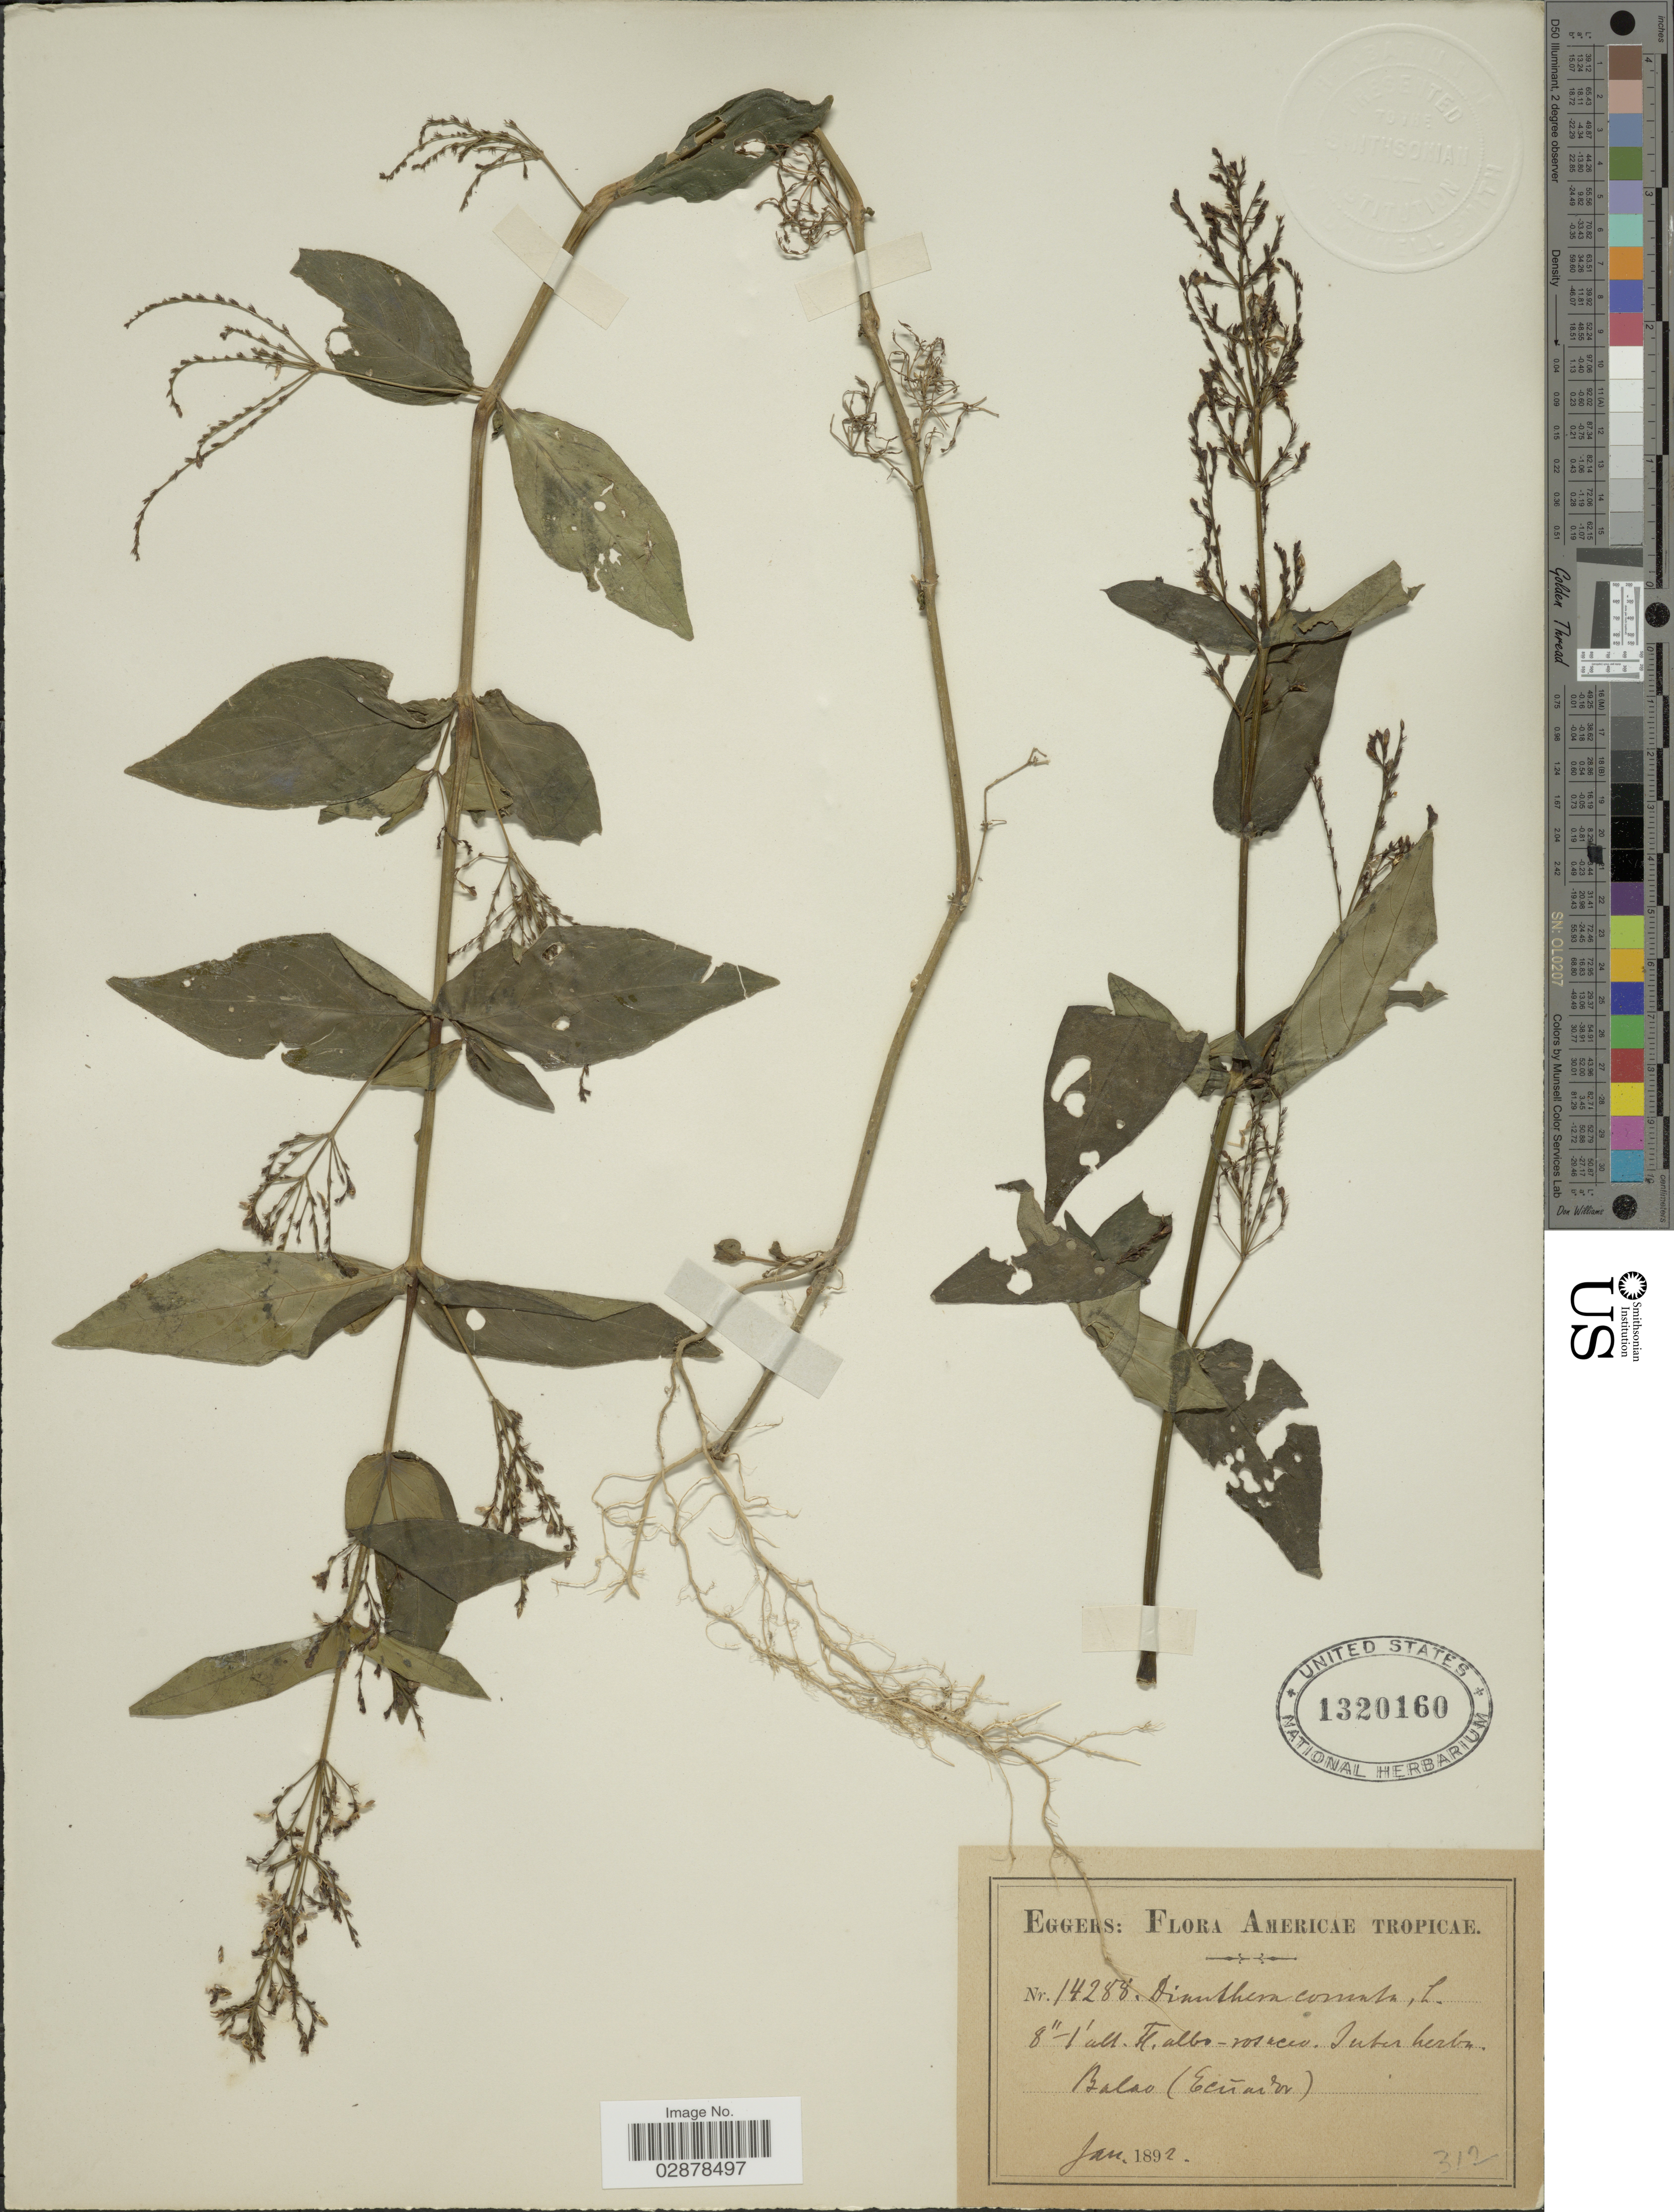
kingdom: Plantae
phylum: Tracheophyta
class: Magnoliopsida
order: Lamiales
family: Acanthaceae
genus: Justicia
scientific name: Justicia comata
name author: (L.) Lam.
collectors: -. Eggers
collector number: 14288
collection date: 1892-01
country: Ecuador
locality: Balao.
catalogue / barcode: US 1320160